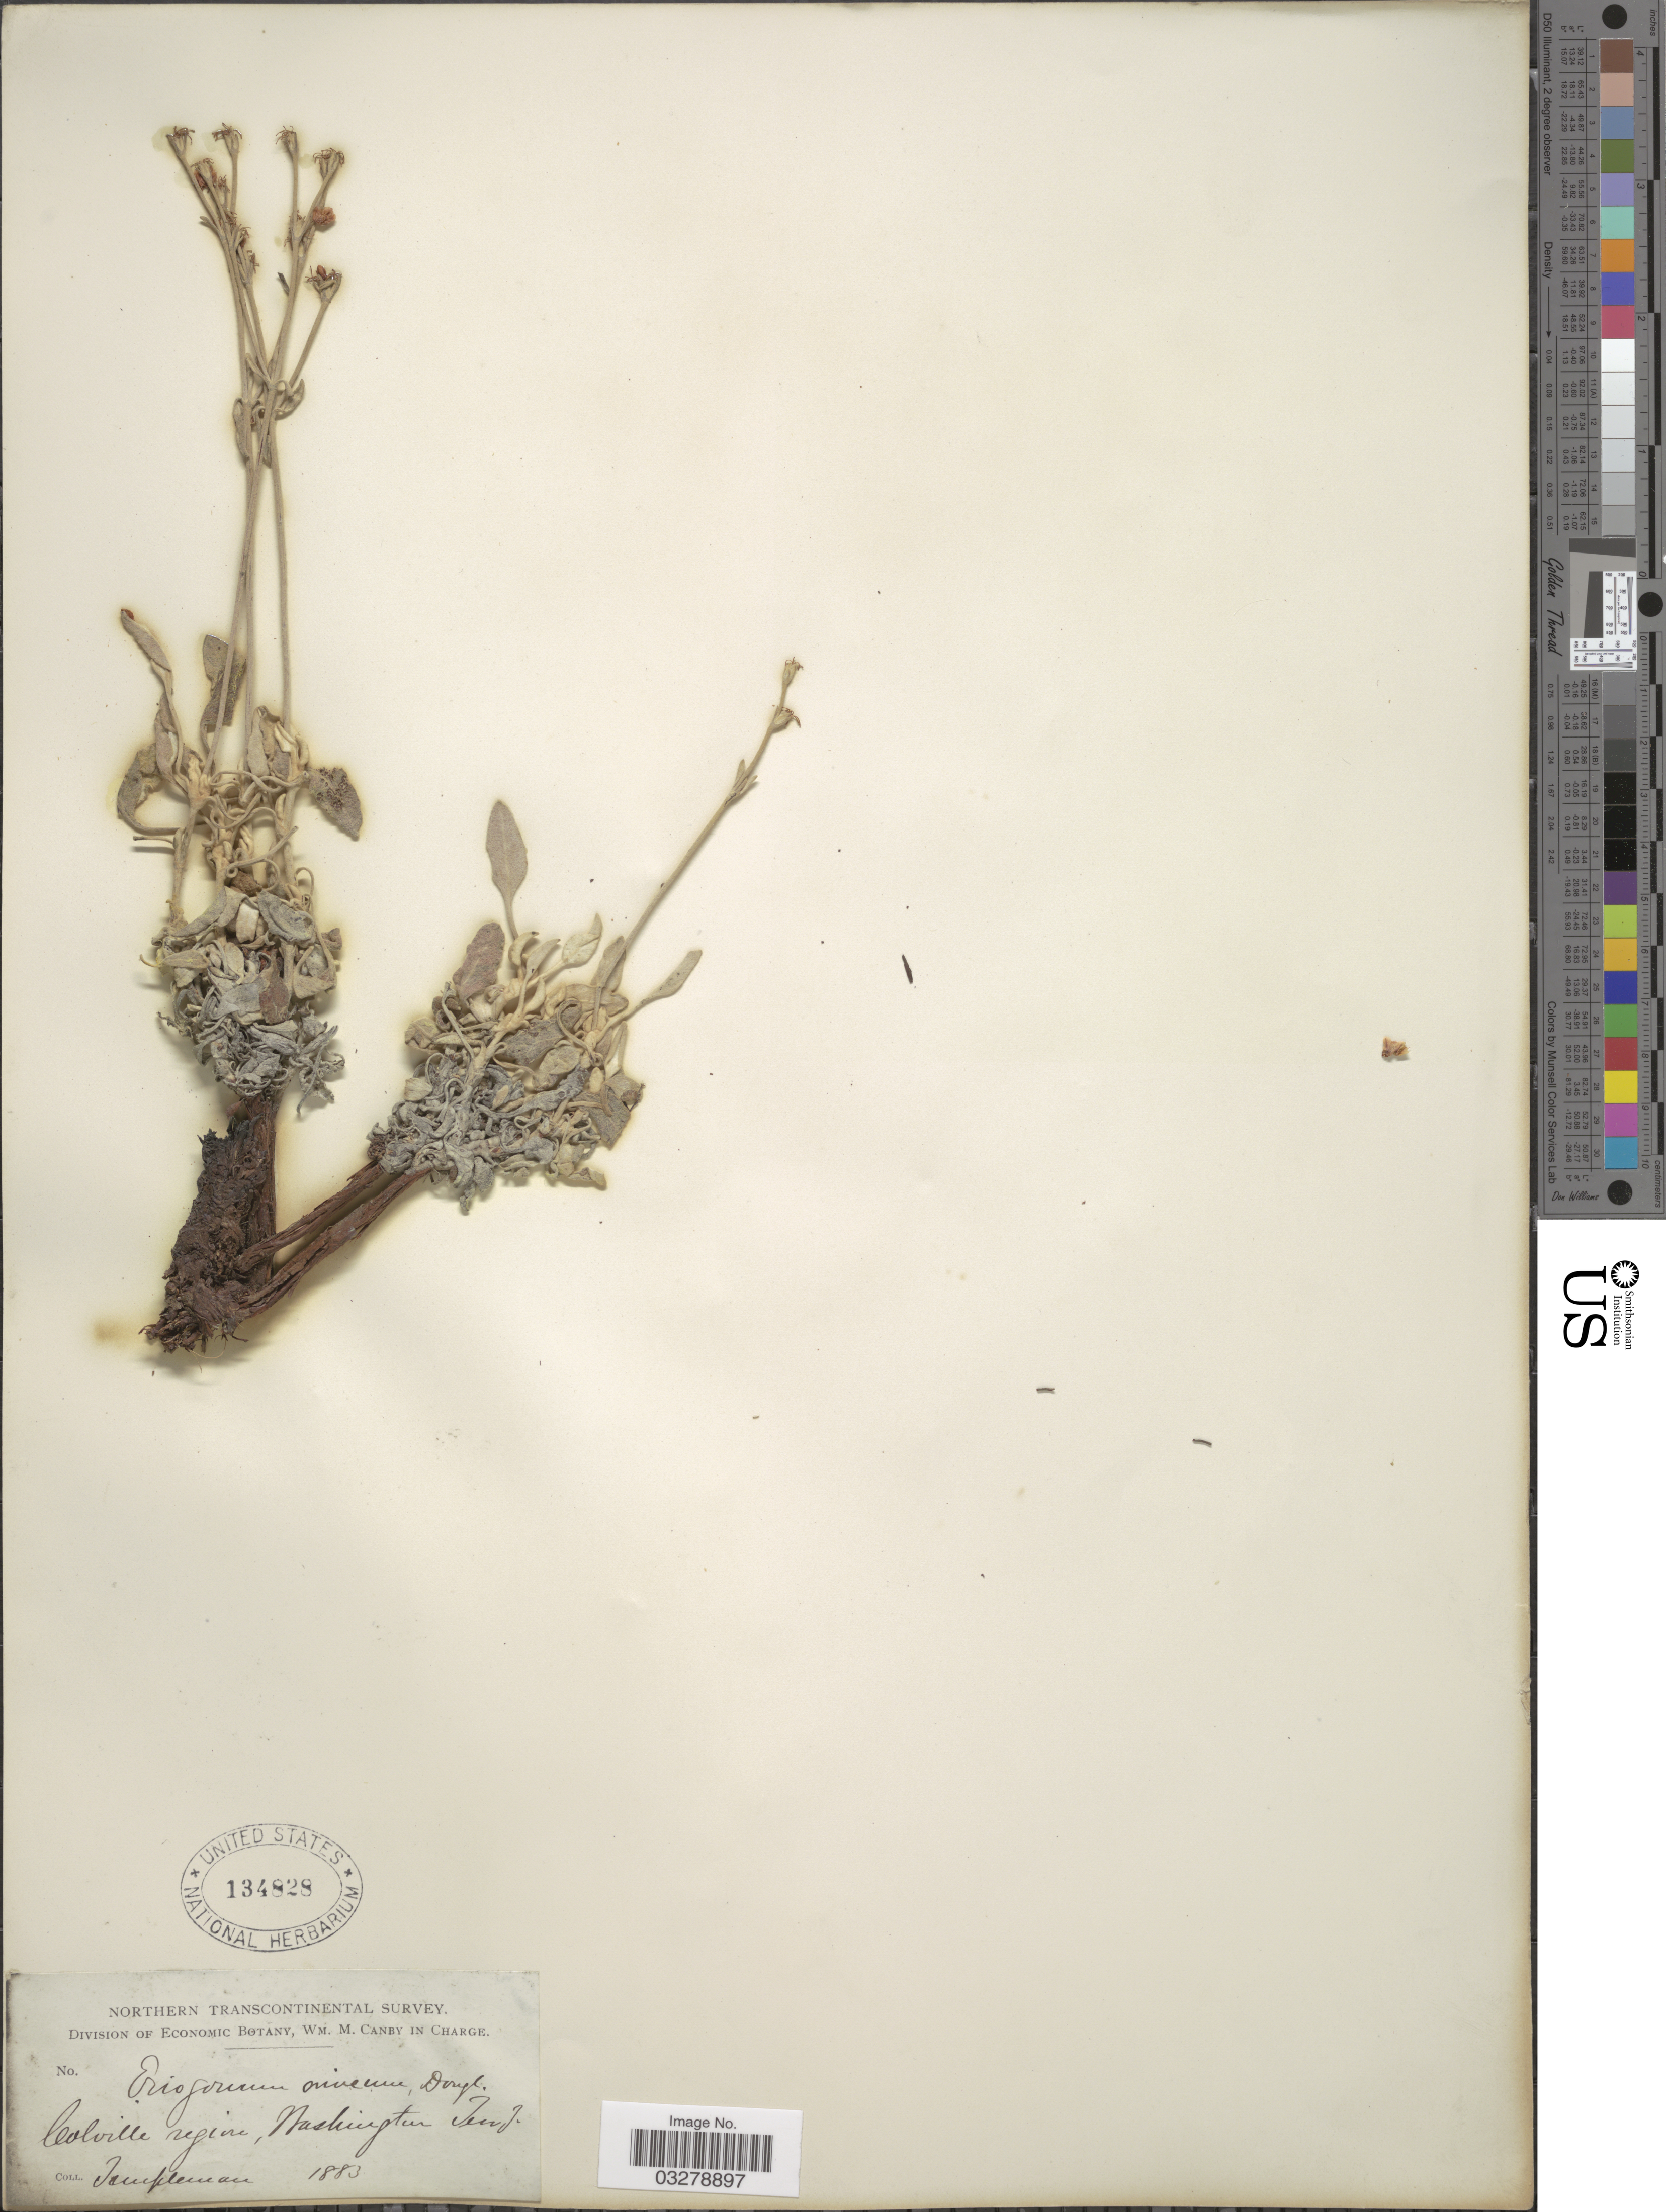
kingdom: Plantae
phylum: Tracheophyta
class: Magnoliopsida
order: Caryophyllales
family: Polygonaceae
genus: Eriogonum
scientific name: Eriogonum niverum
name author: Douglas ex Benth.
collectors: -. Templeman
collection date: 1883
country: United States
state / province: Washington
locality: Northern Transcontinental, Colville region, Washington Terr.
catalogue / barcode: US 134828